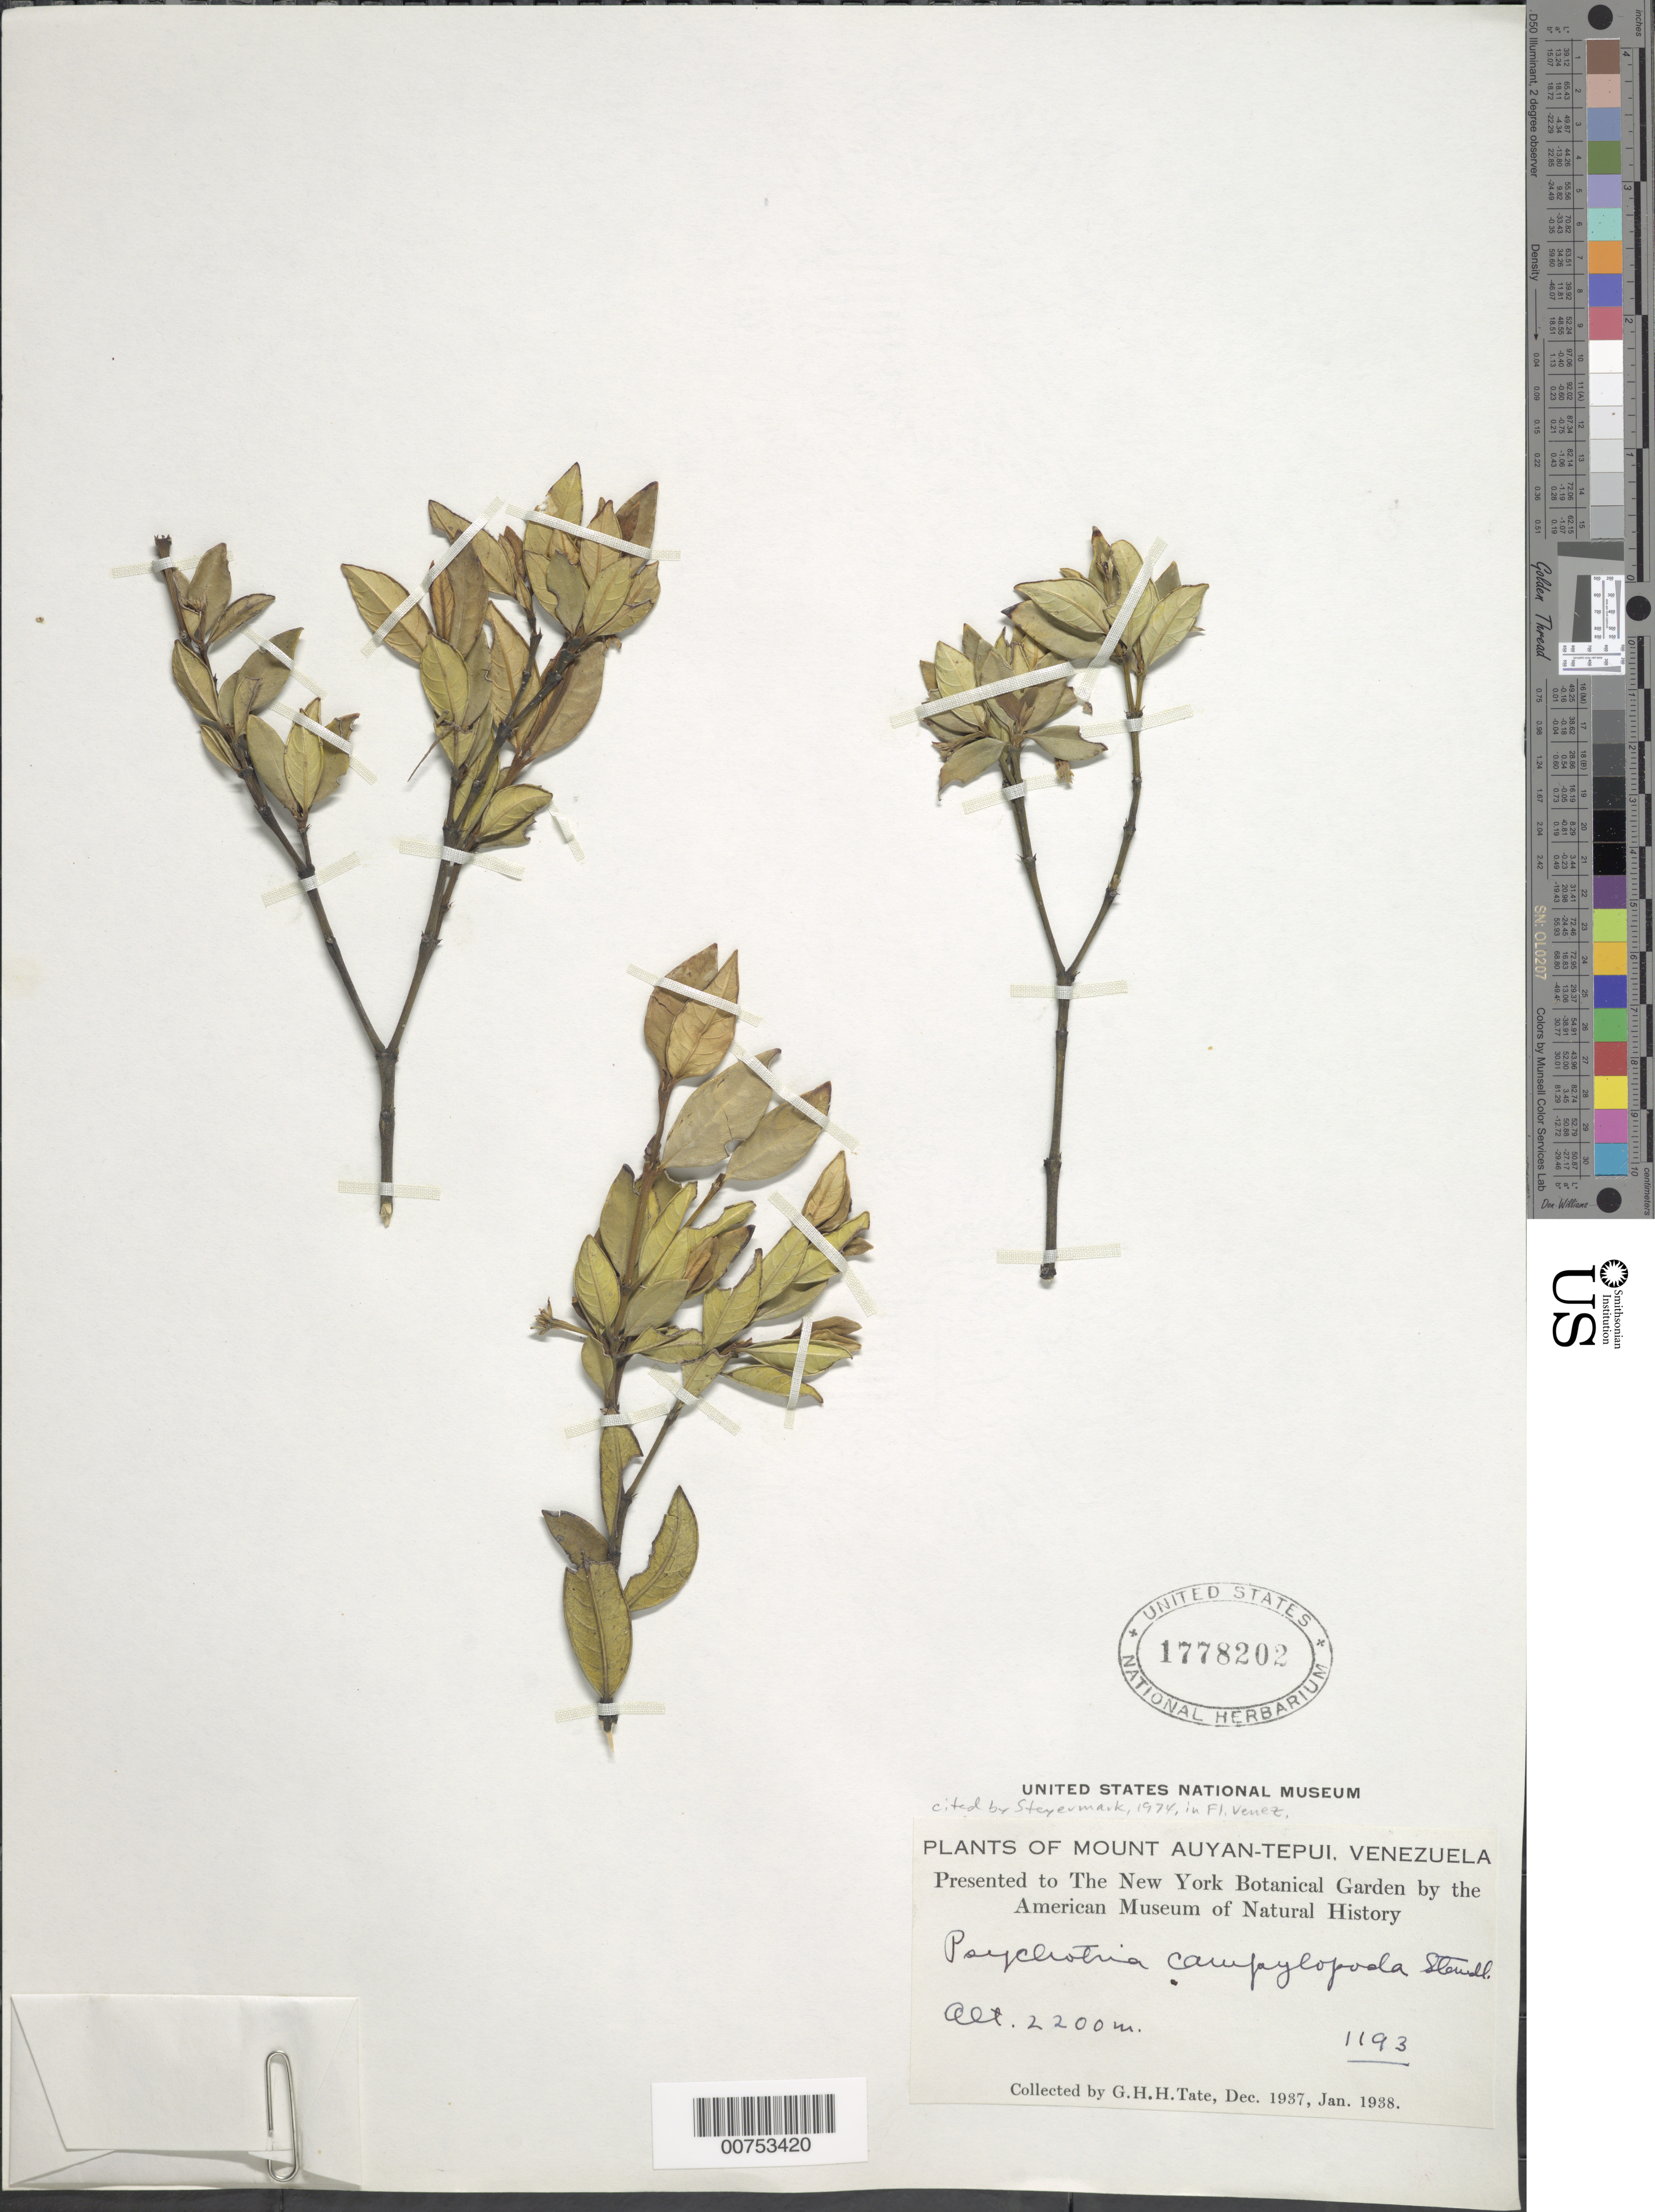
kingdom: Plantae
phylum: Tracheophyta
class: Magnoliopsida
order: Gentianales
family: Rubiaceae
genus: Psychotria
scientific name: Psychotria campylopoda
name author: Standl.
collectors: G. H. H.Tate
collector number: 1193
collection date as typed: Dec-37 to Jan-38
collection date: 1937-12/1938-01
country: Venezuela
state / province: Bolívar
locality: Mt. Auyan-tepuí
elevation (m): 2200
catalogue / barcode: US 1778202